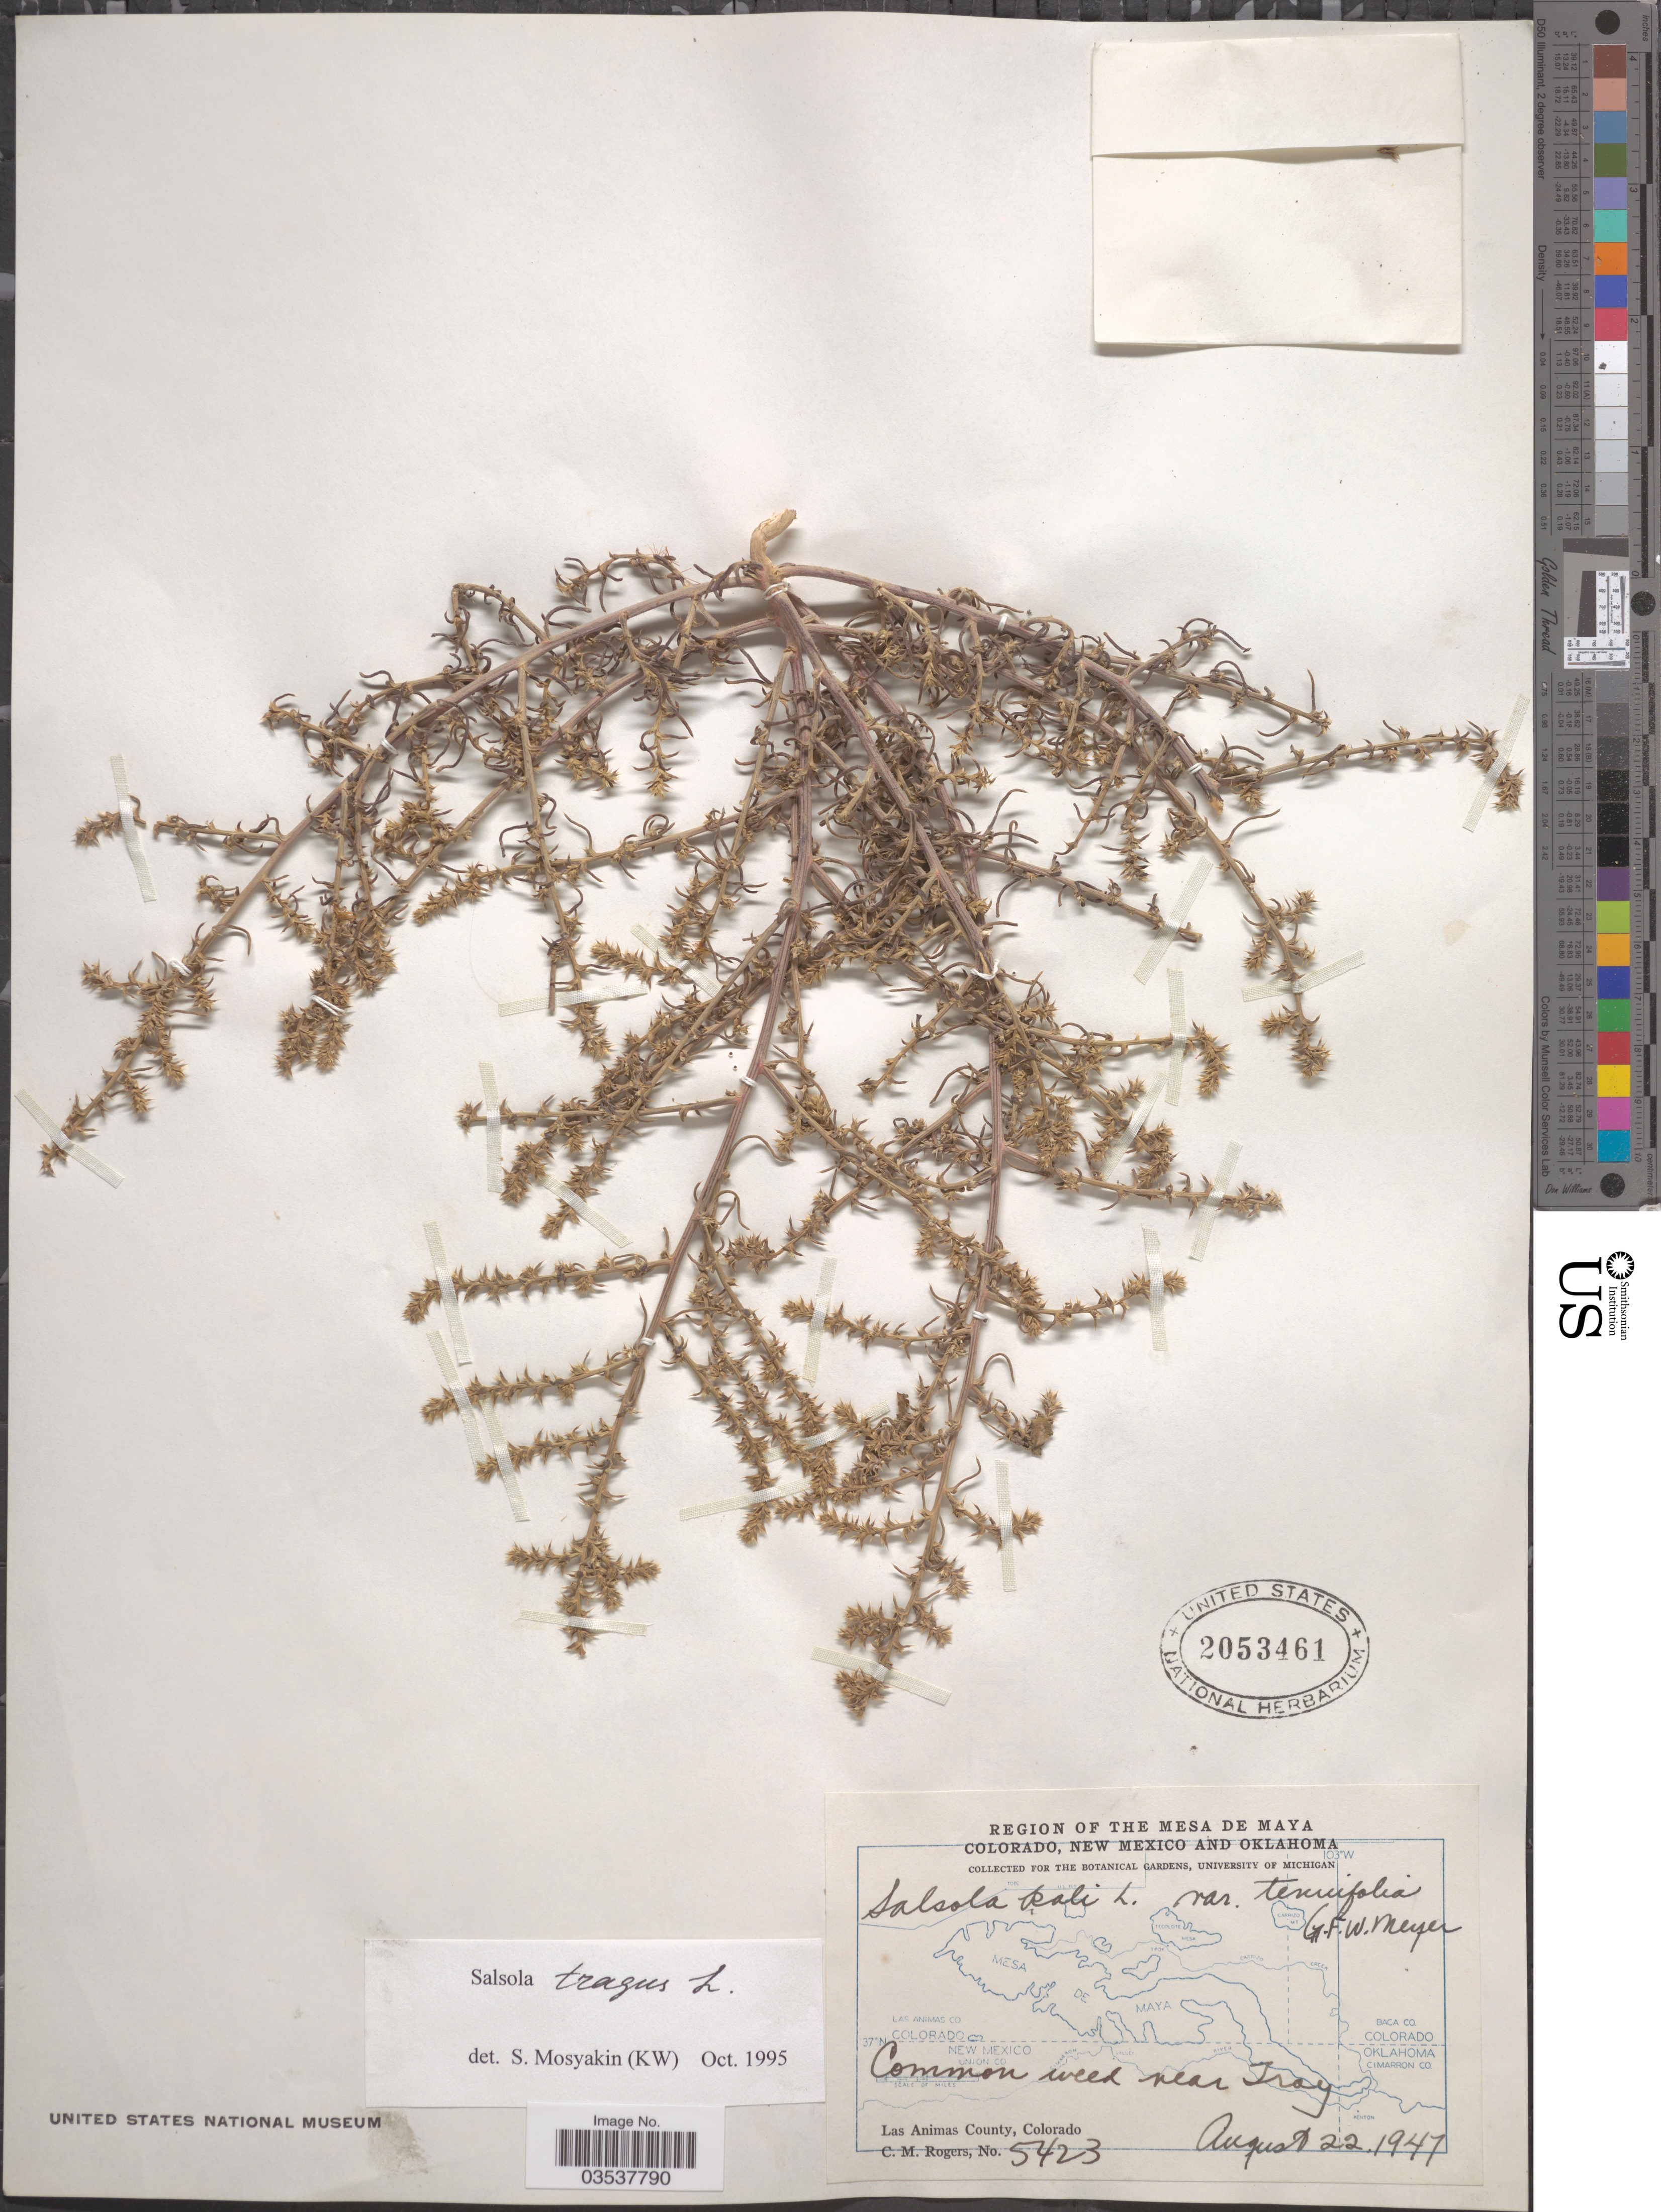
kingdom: Plantae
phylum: Tracheophyta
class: Magnoliopsida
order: Caryophyllales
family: Amaranthaceae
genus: Salsola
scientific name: Salsola pestifer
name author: A. Nelson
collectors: C. M. Rogers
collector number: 5423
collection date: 1947-08-22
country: United States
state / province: Colorado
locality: Region of the Mesa de Maya. Near Tray. Las Animas County.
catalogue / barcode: US 2053461